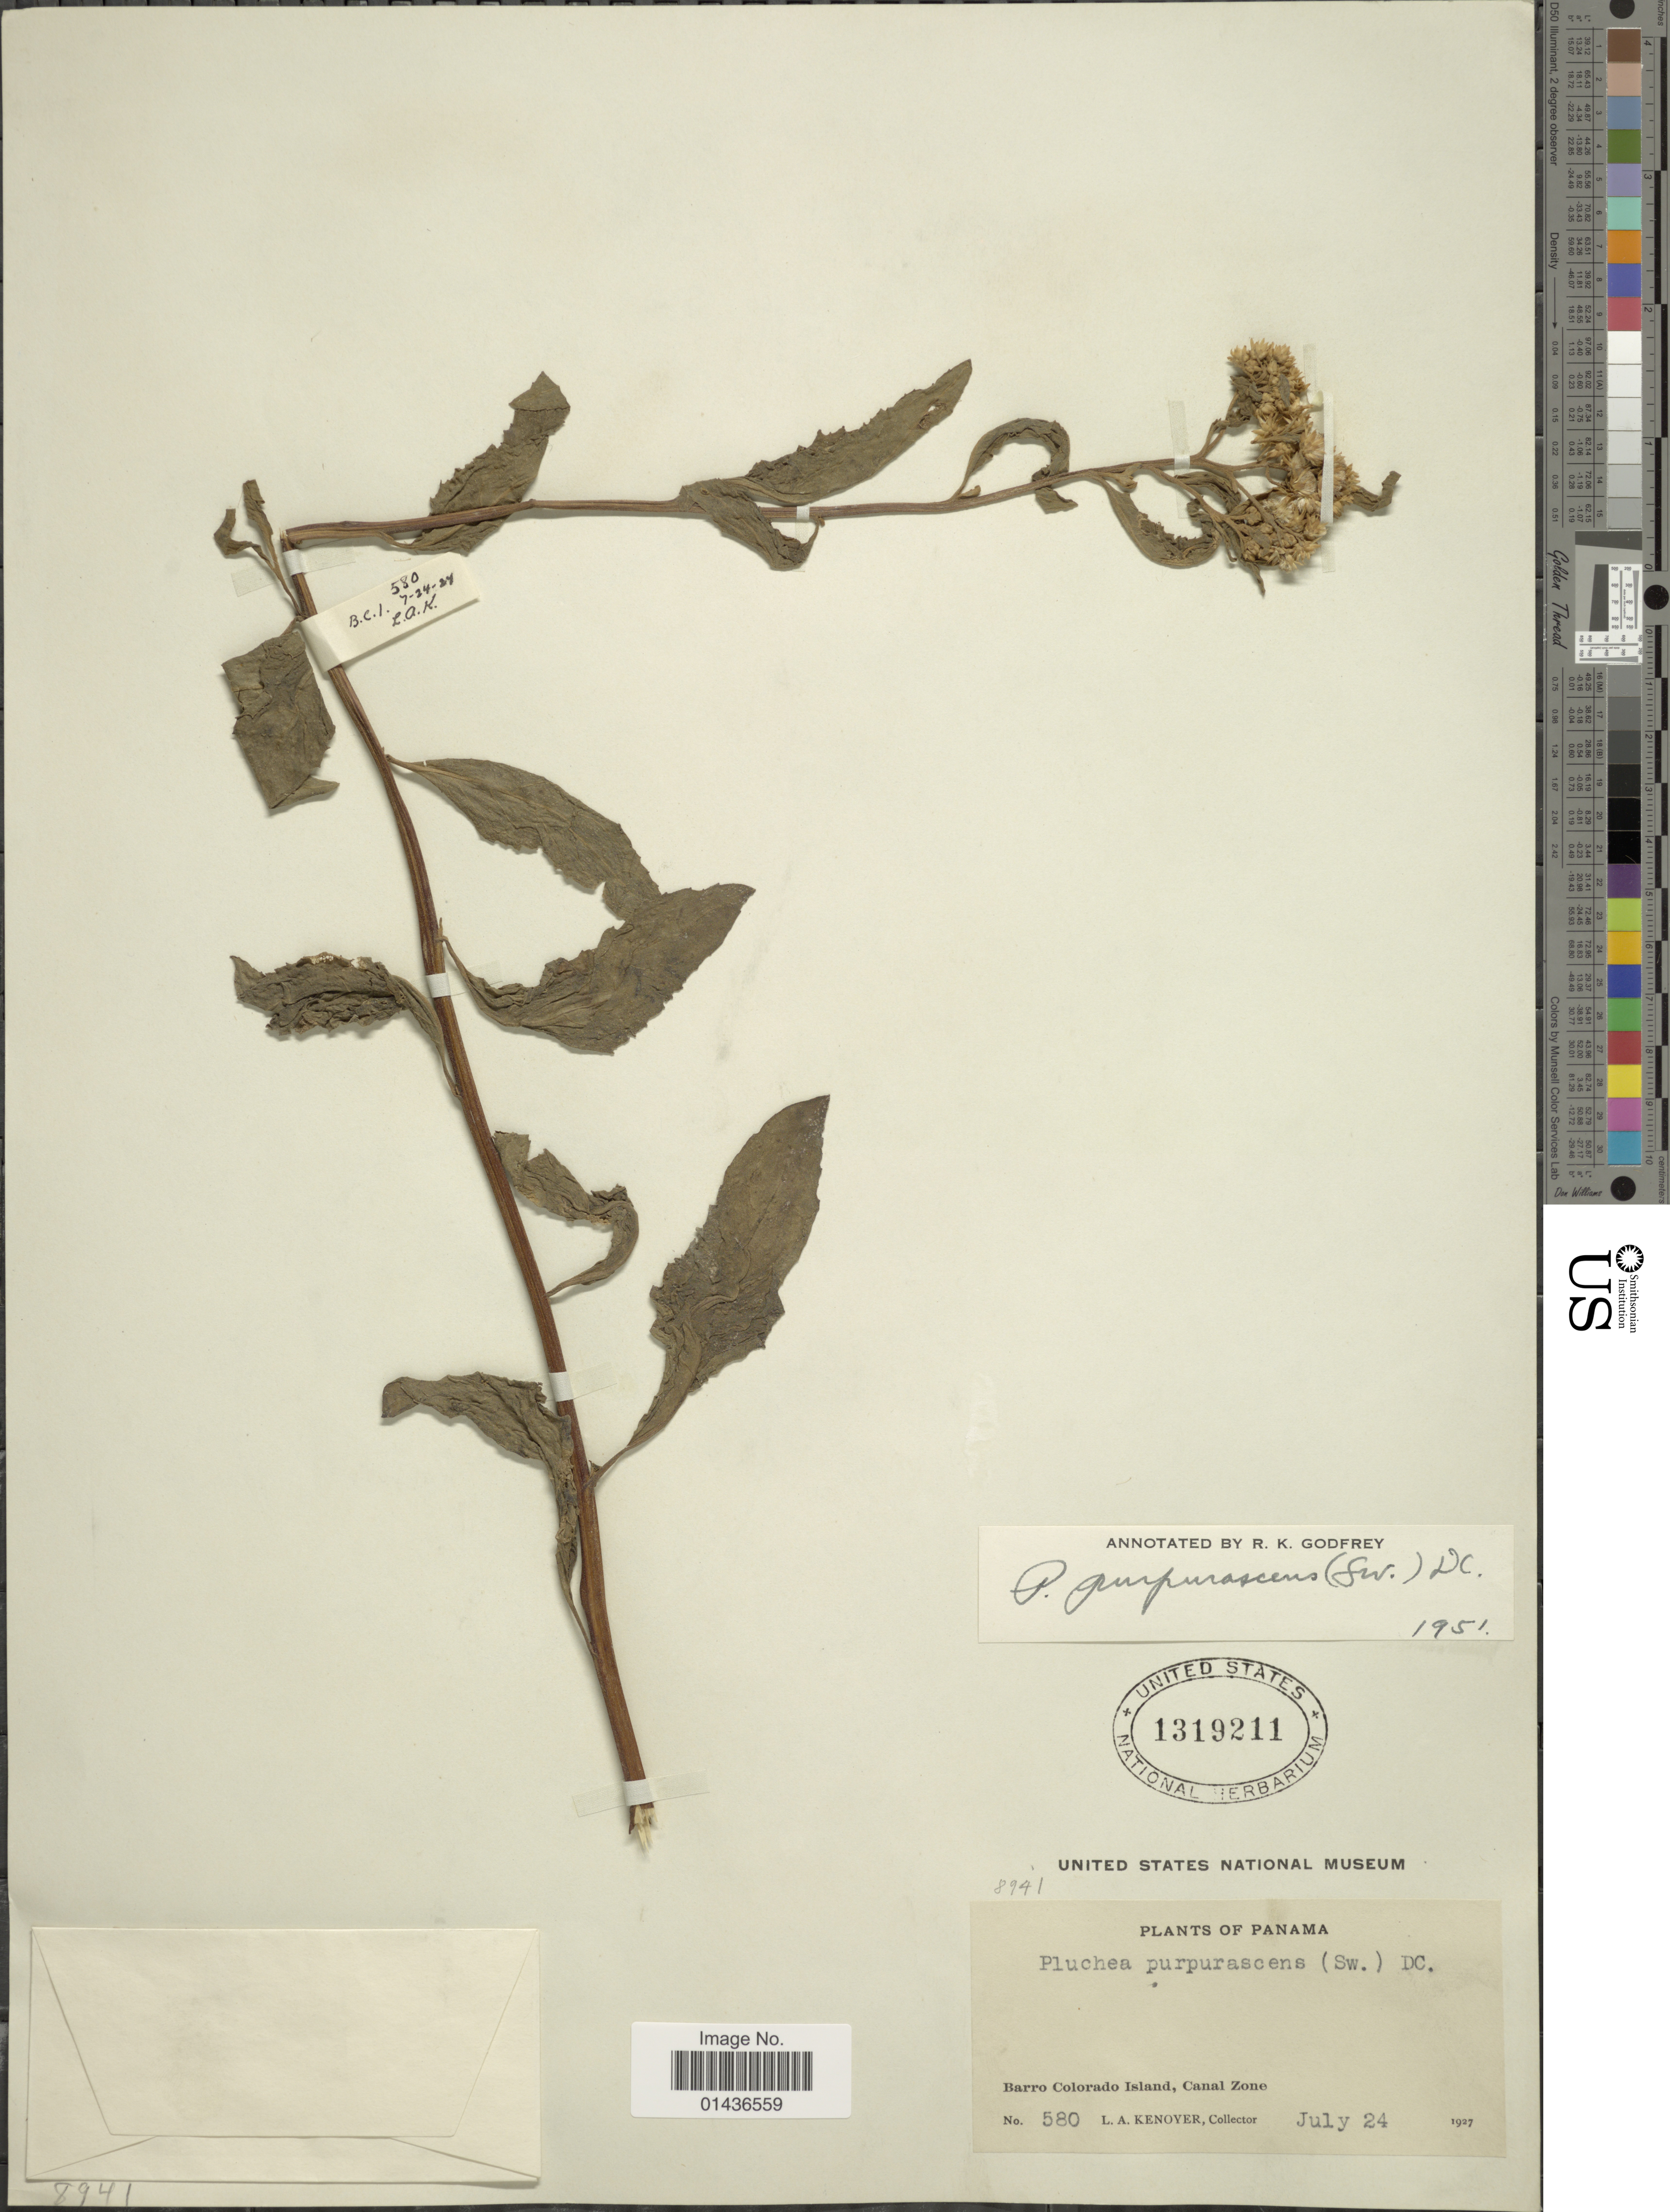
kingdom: Plantae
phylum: Tracheophyta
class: Magnoliopsida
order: Asterales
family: Asteraceae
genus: Pluchea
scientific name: Pluchea odorata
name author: (L.) Cass.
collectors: L. A. Kenoyer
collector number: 580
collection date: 1927-07-24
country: Panama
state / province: Panamá Oeste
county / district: Canal Zone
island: Barro Colorado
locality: Barro Colorado Island, Canal Zone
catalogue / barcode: US 1319211